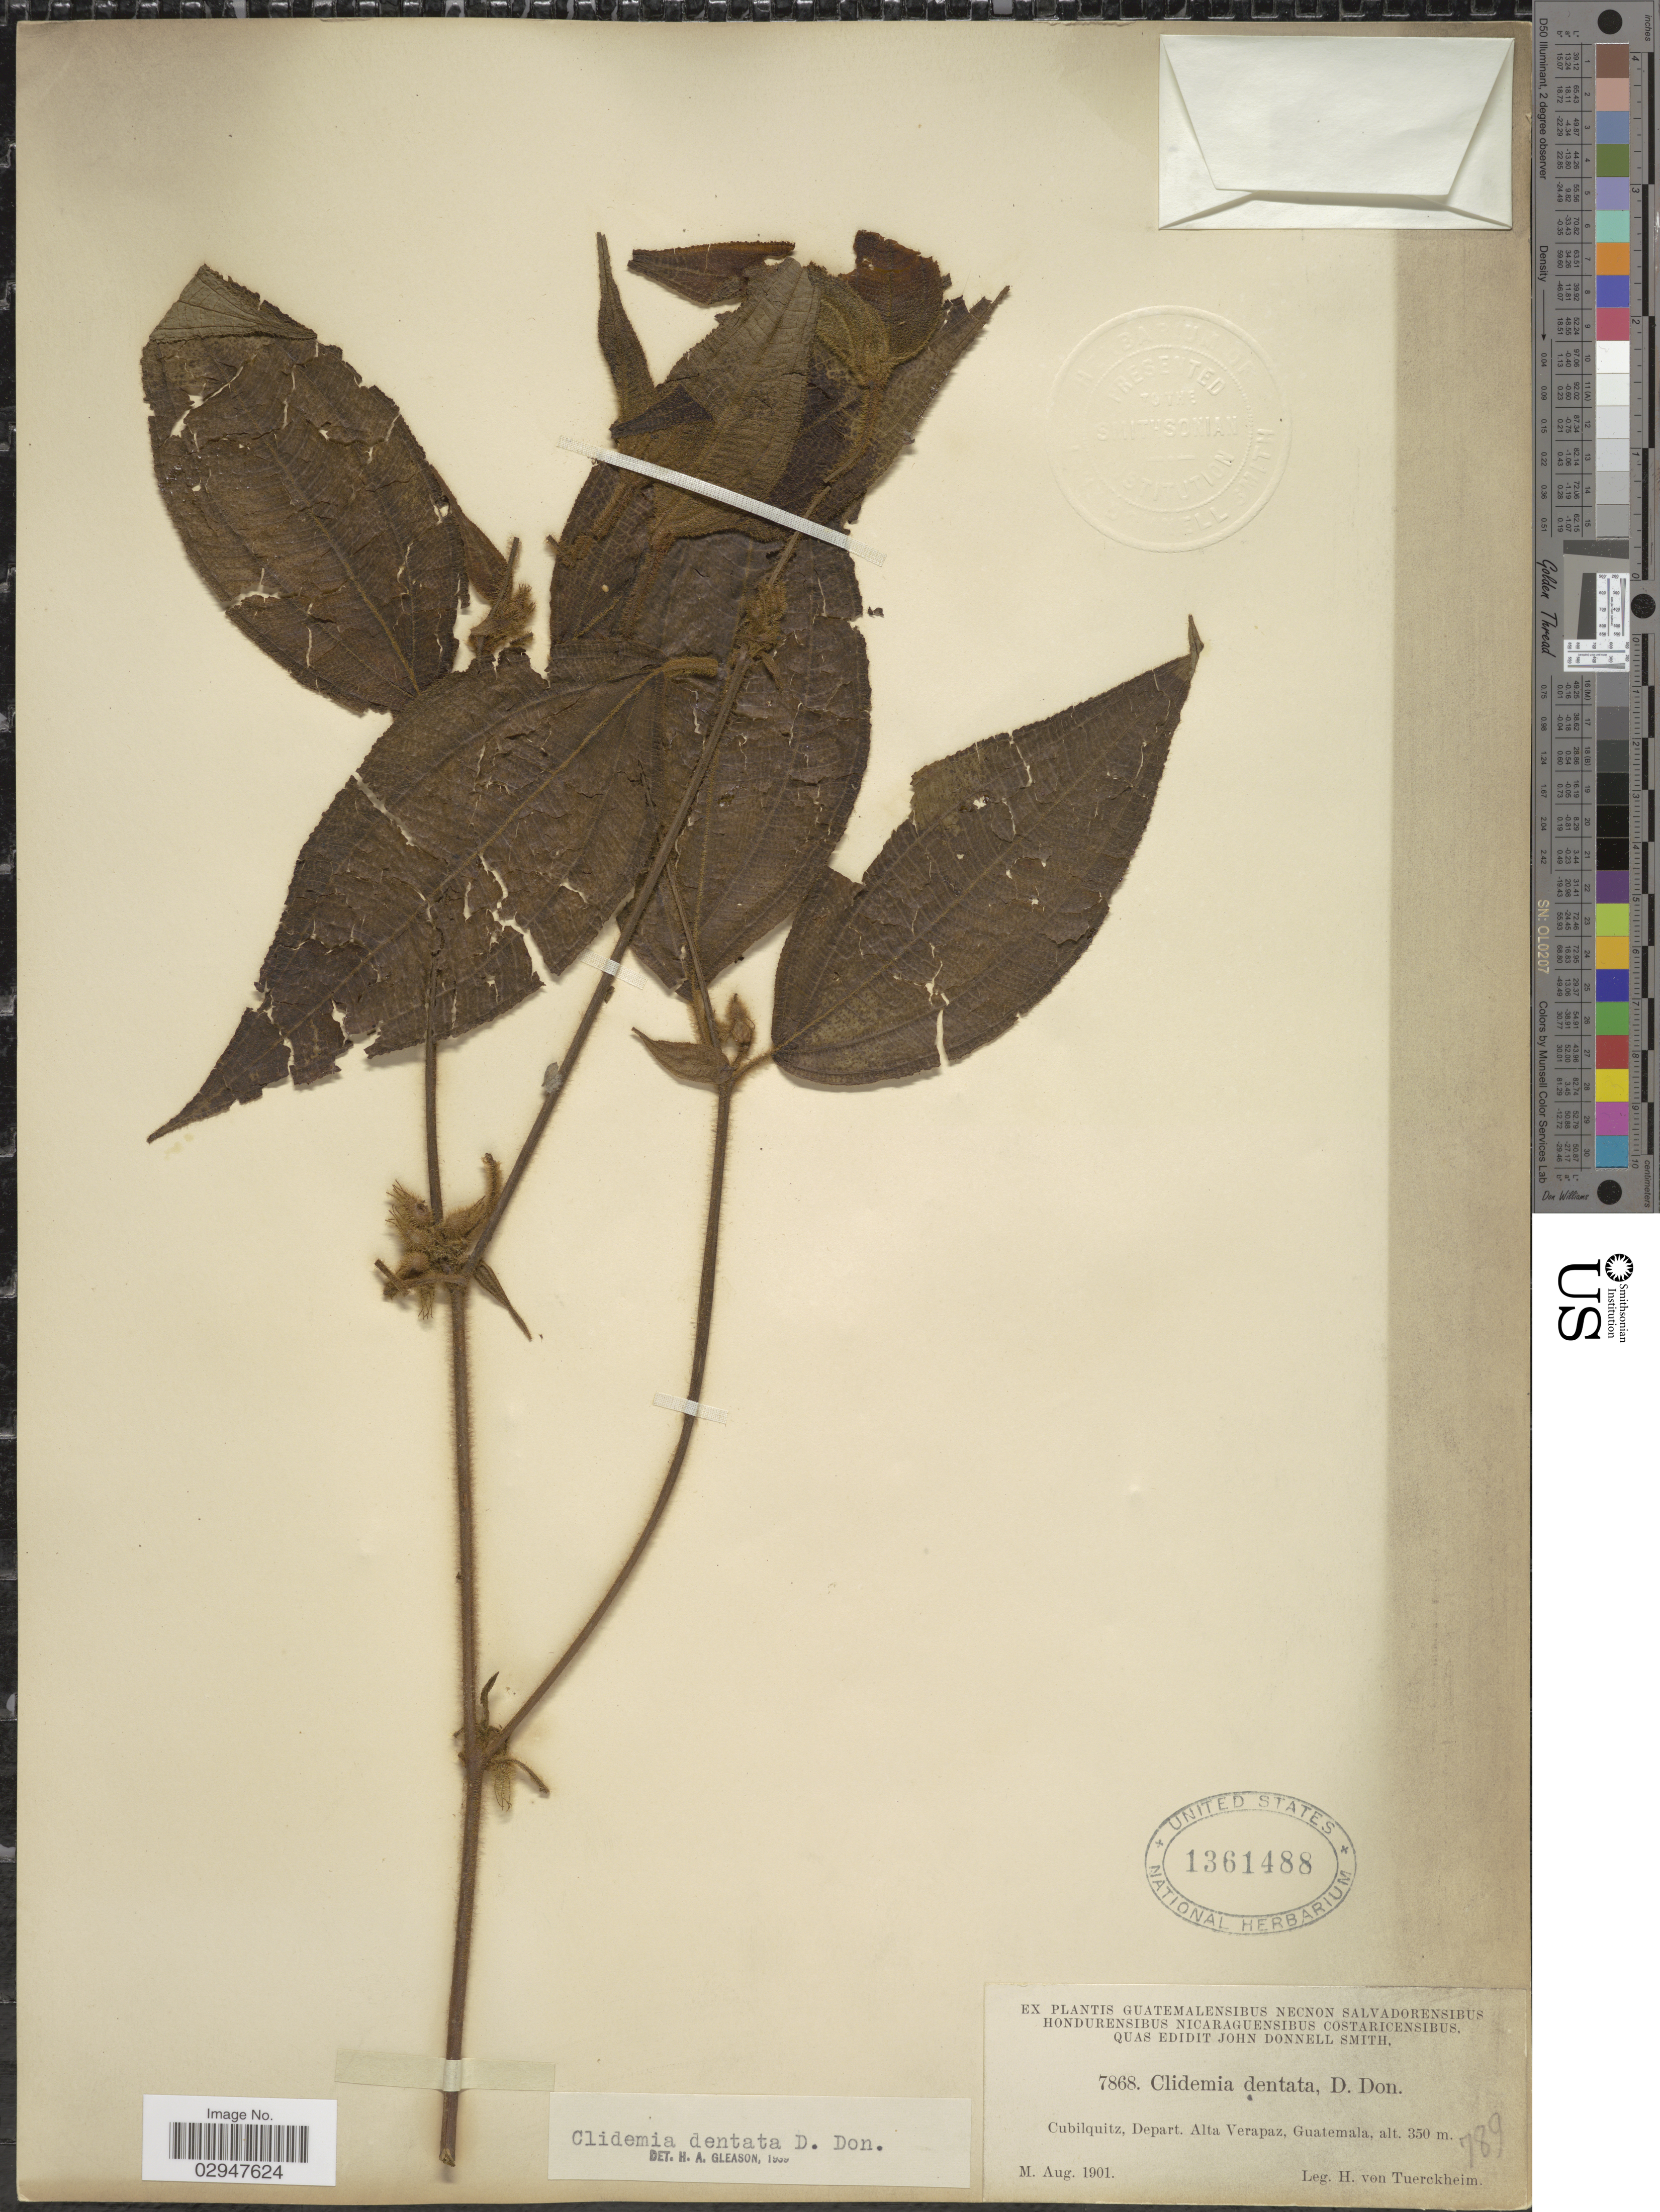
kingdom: Plantae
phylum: Tracheophyta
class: Magnoliopsida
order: Myrtales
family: Melastomataceae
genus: Clidemia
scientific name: Clidemia dentata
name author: D. Don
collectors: H. von Türckheim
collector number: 7868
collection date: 1901-08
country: Guatemala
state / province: Alta Verapaz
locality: Cubilquitz, Depart. Alta Verapaz.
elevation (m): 350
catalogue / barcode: US 1361488